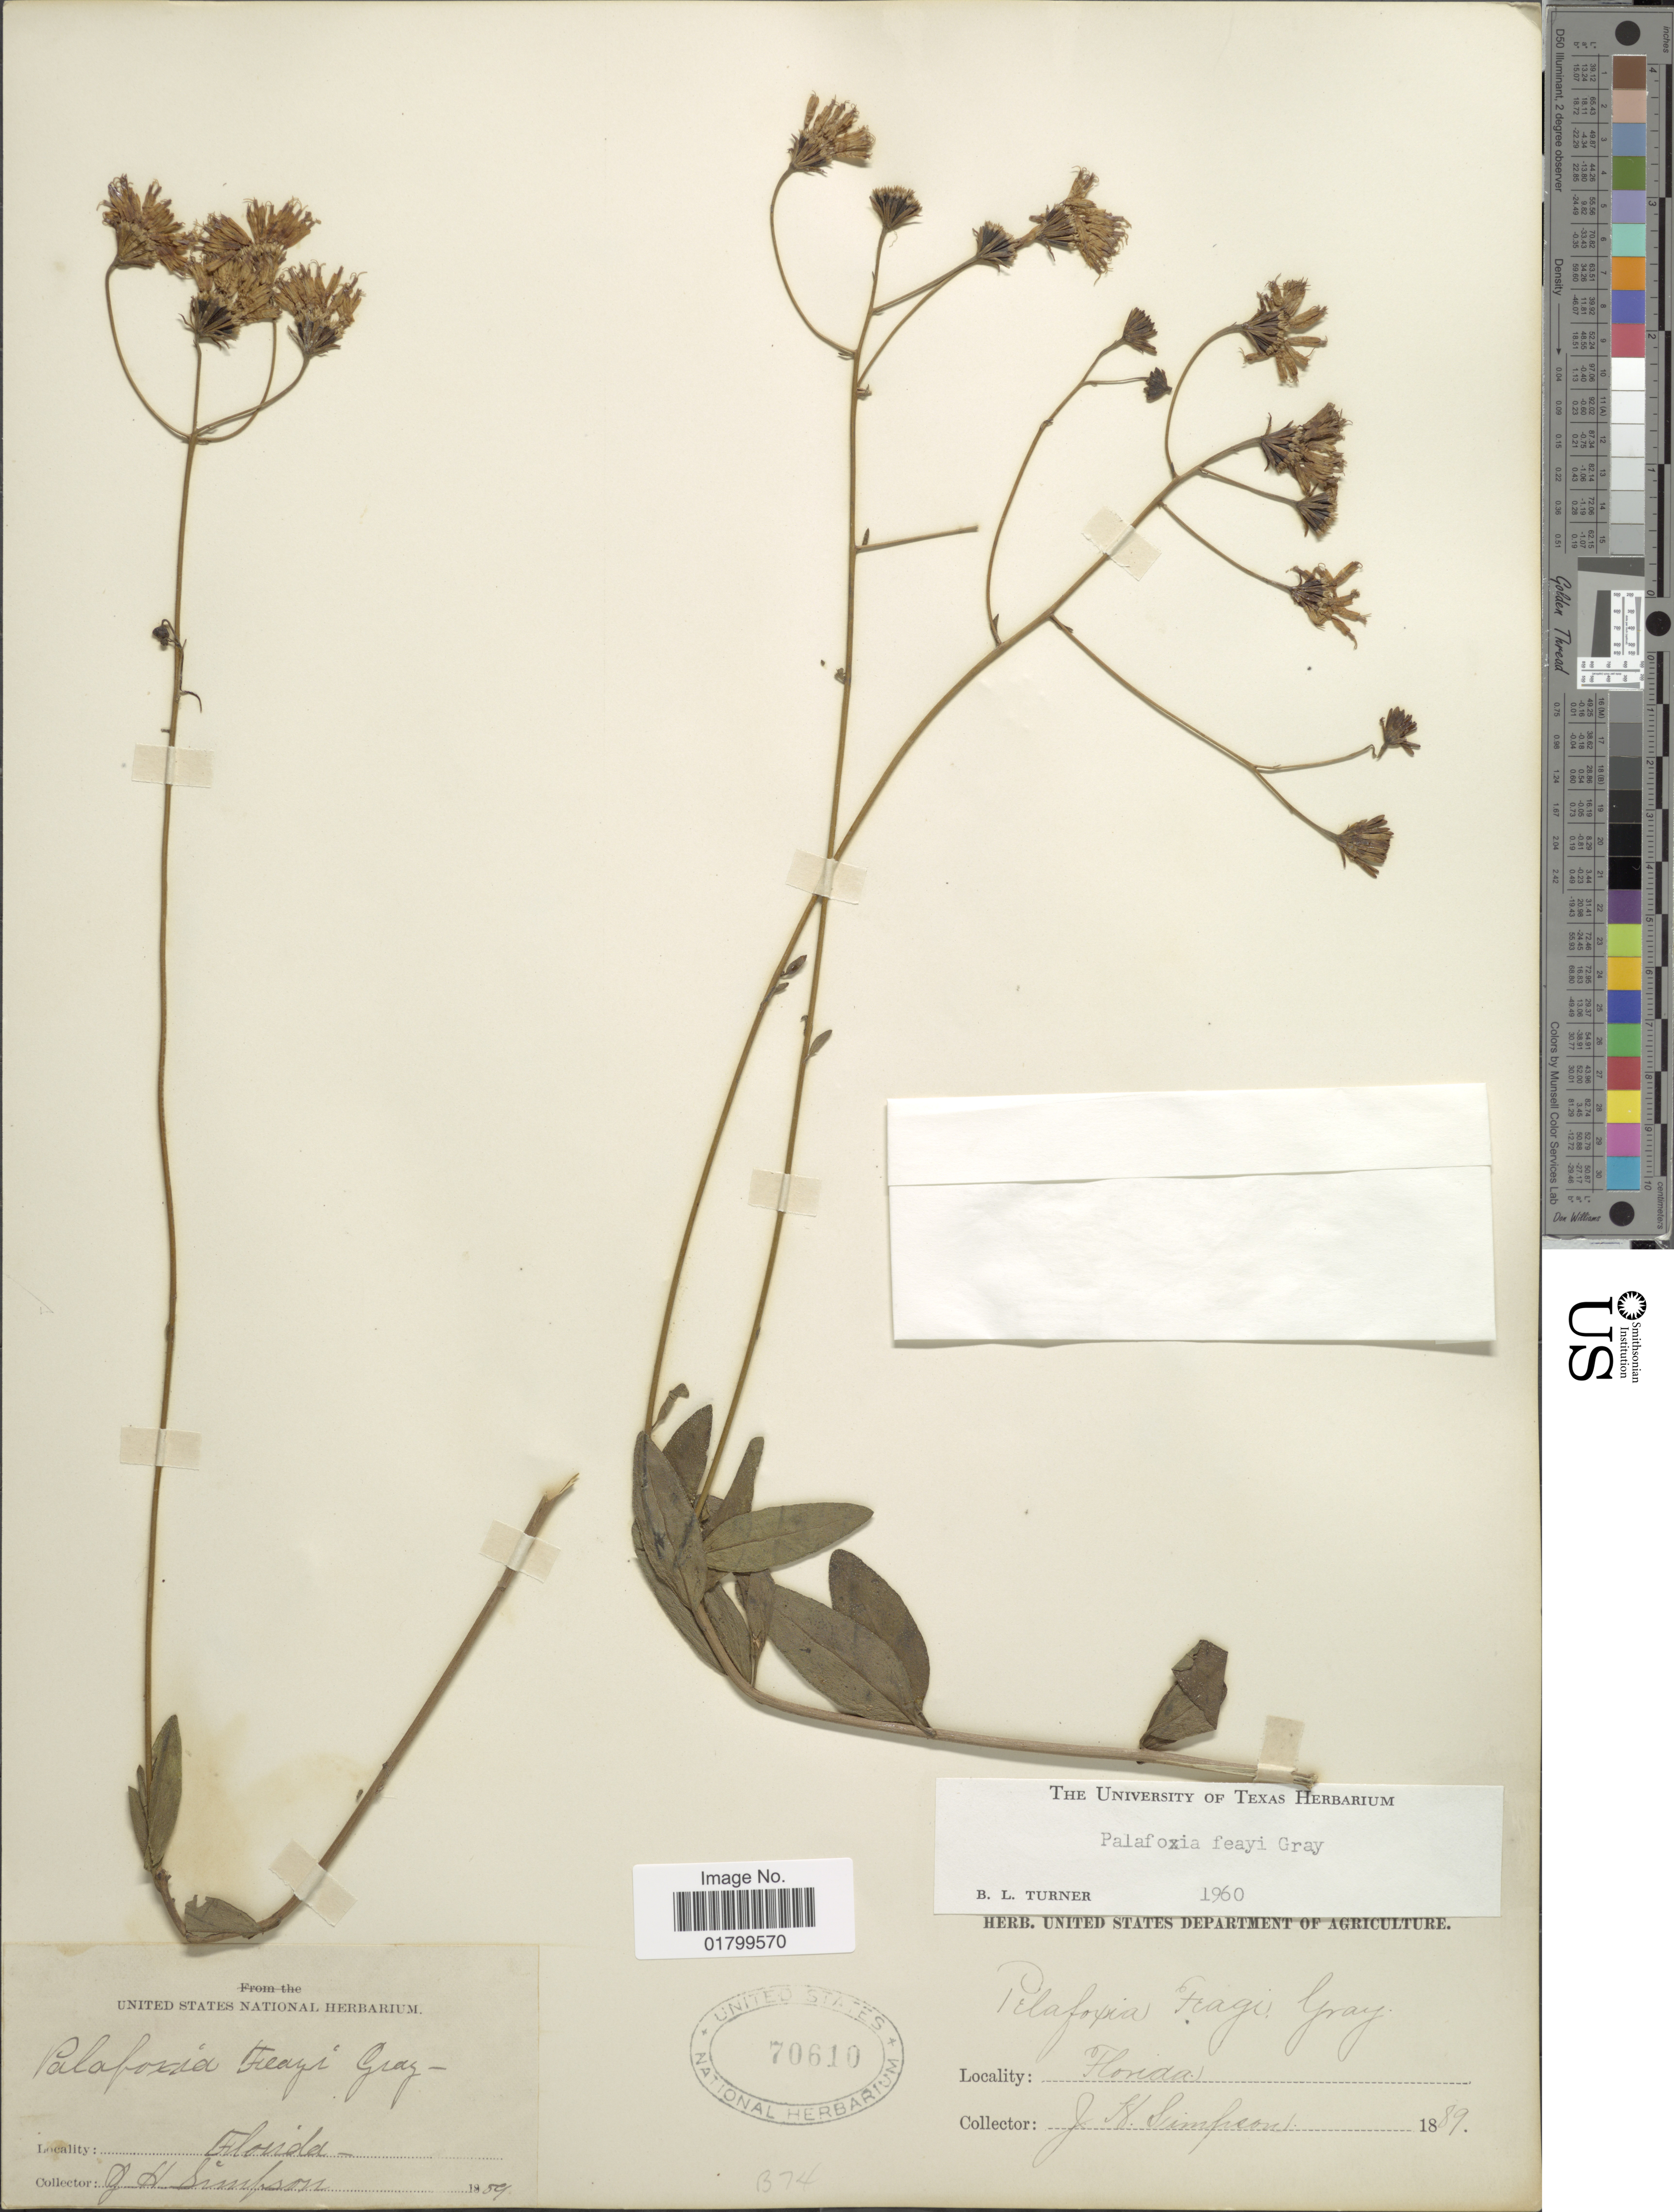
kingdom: Plantae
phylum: Tracheophyta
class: Magnoliopsida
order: Asterales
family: Asteraceae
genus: Palafoxia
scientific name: Palafoxia feayi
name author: A. Gray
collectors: J. H. Simpson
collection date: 1889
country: United States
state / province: Florida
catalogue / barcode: US 70610